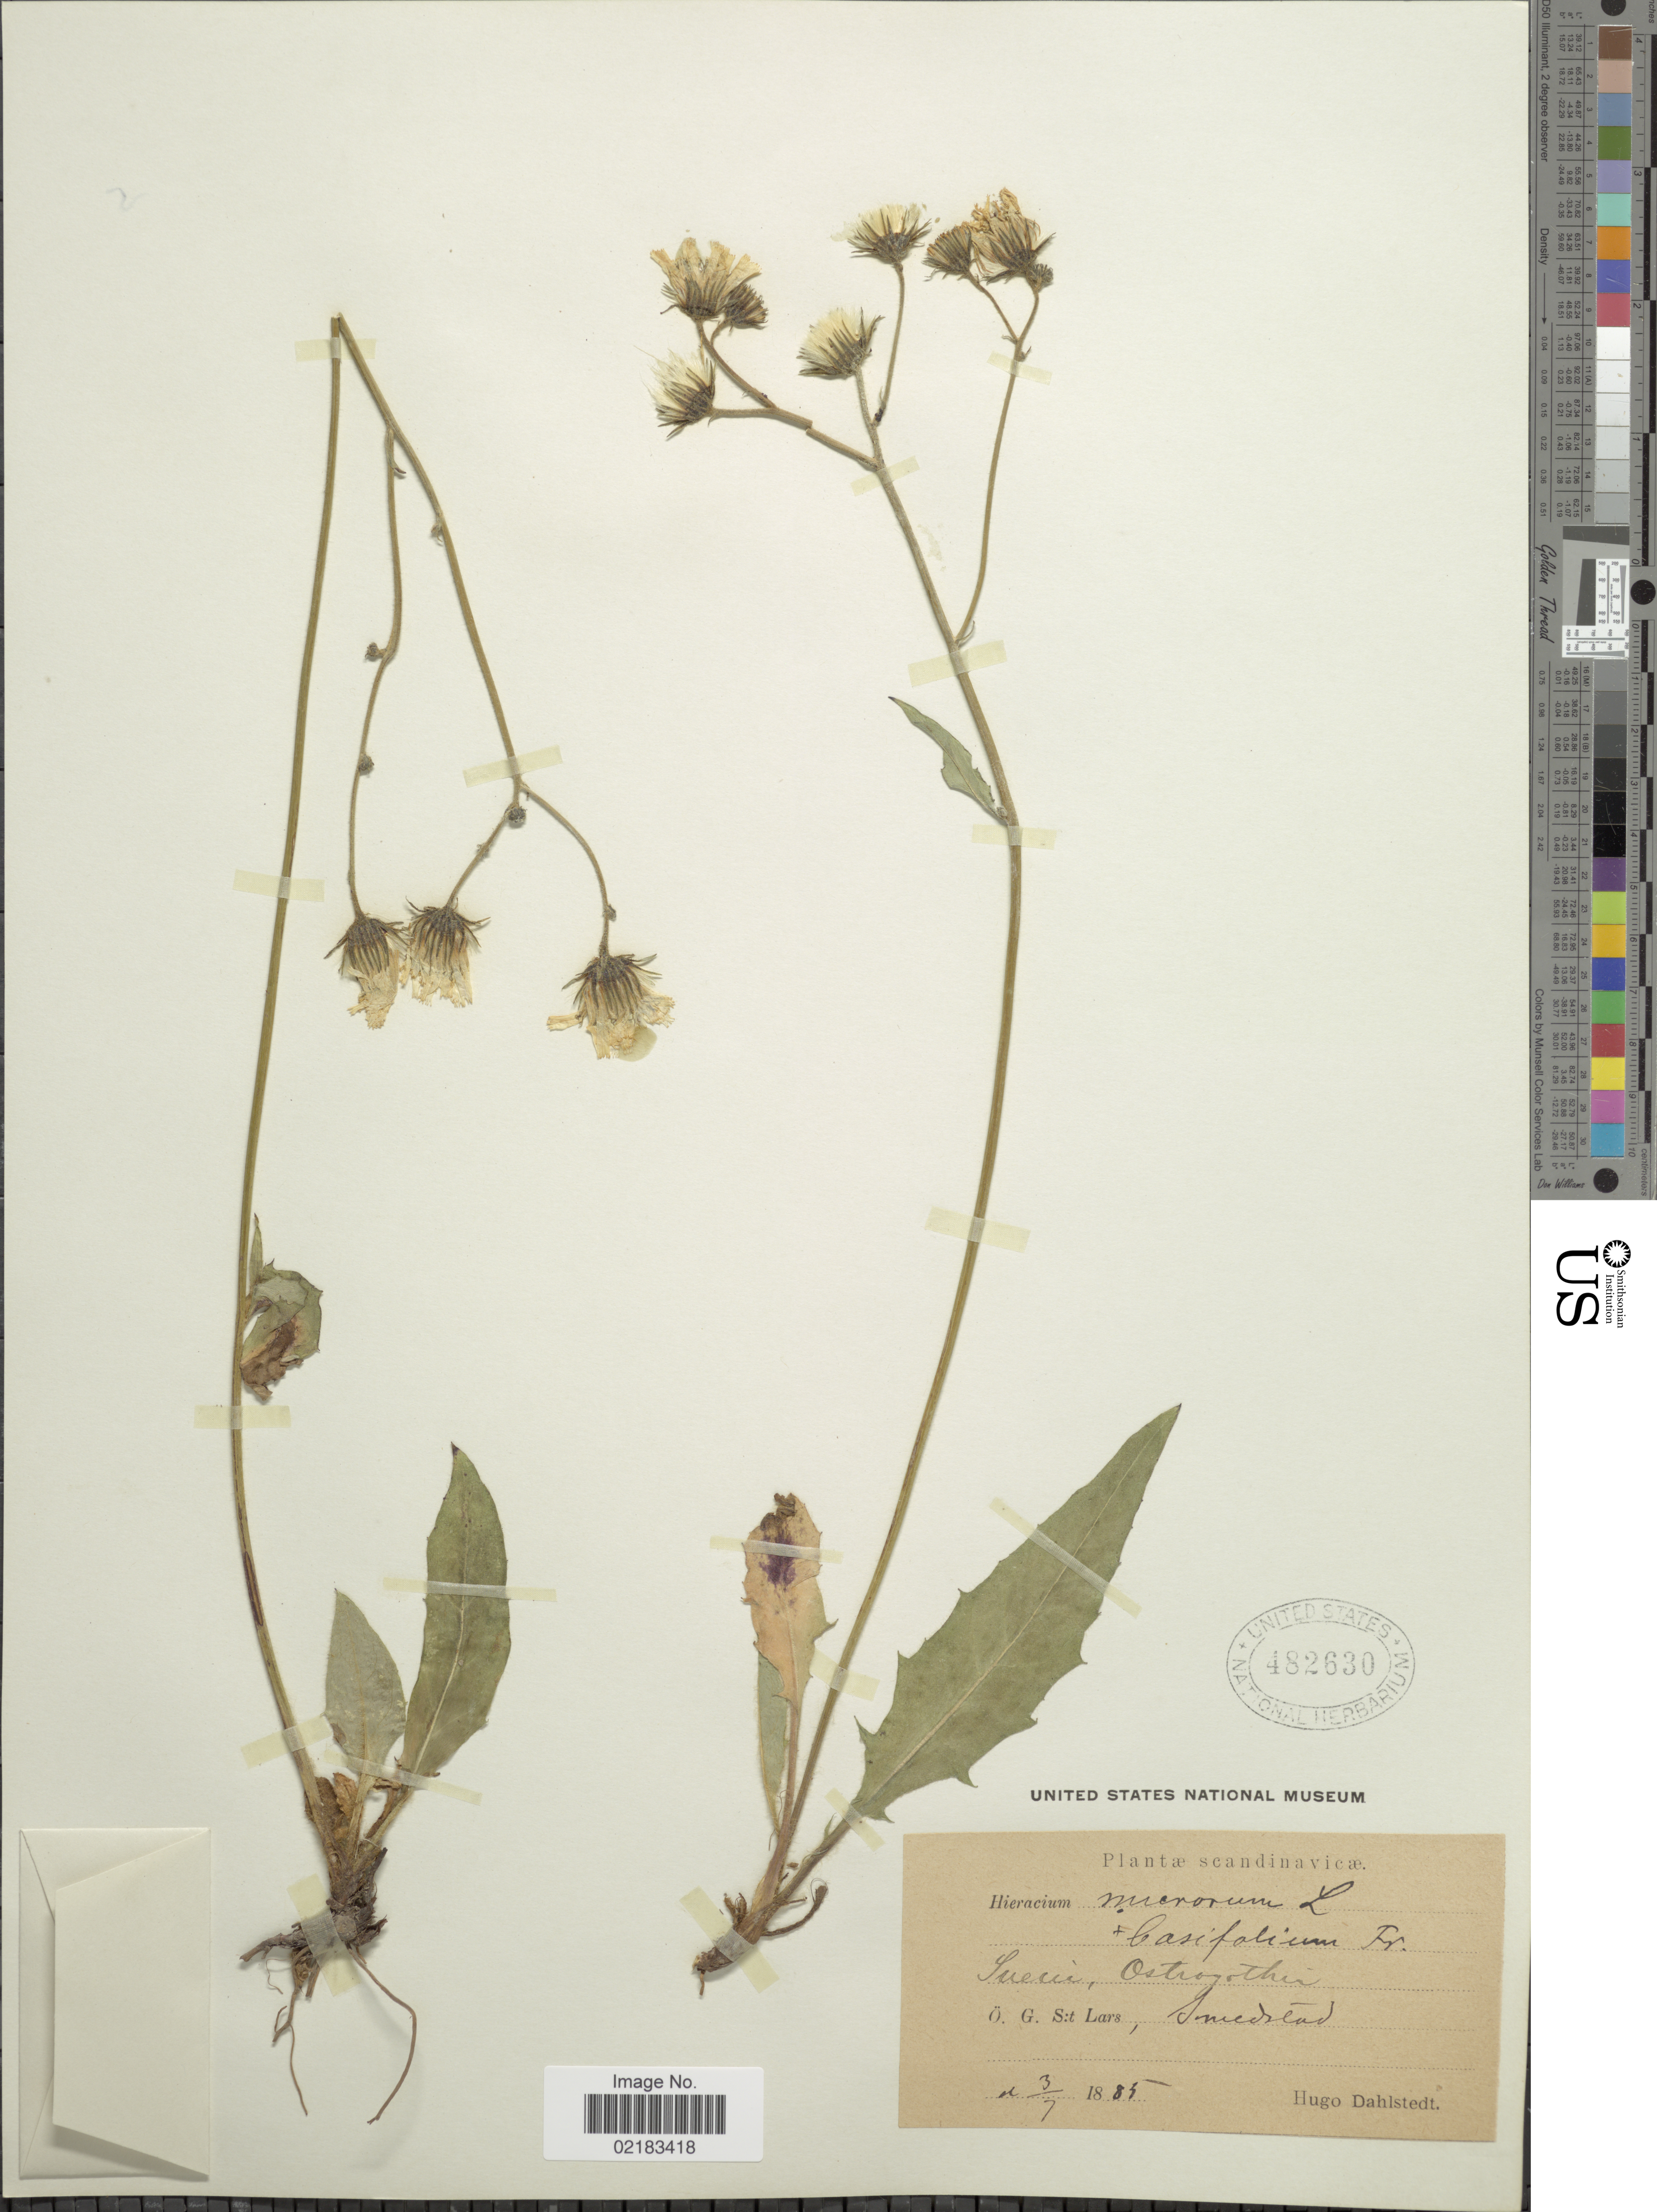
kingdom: Plantae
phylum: Tracheophyta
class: Magnoliopsida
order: Asterales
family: Asteraceae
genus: Hieracium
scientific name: Hieracium murorum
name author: L.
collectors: H. G. Dahlstedt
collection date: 1885-07-03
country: Sweden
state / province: Östergötland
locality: Lars. Smedstad.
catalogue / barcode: US 482630